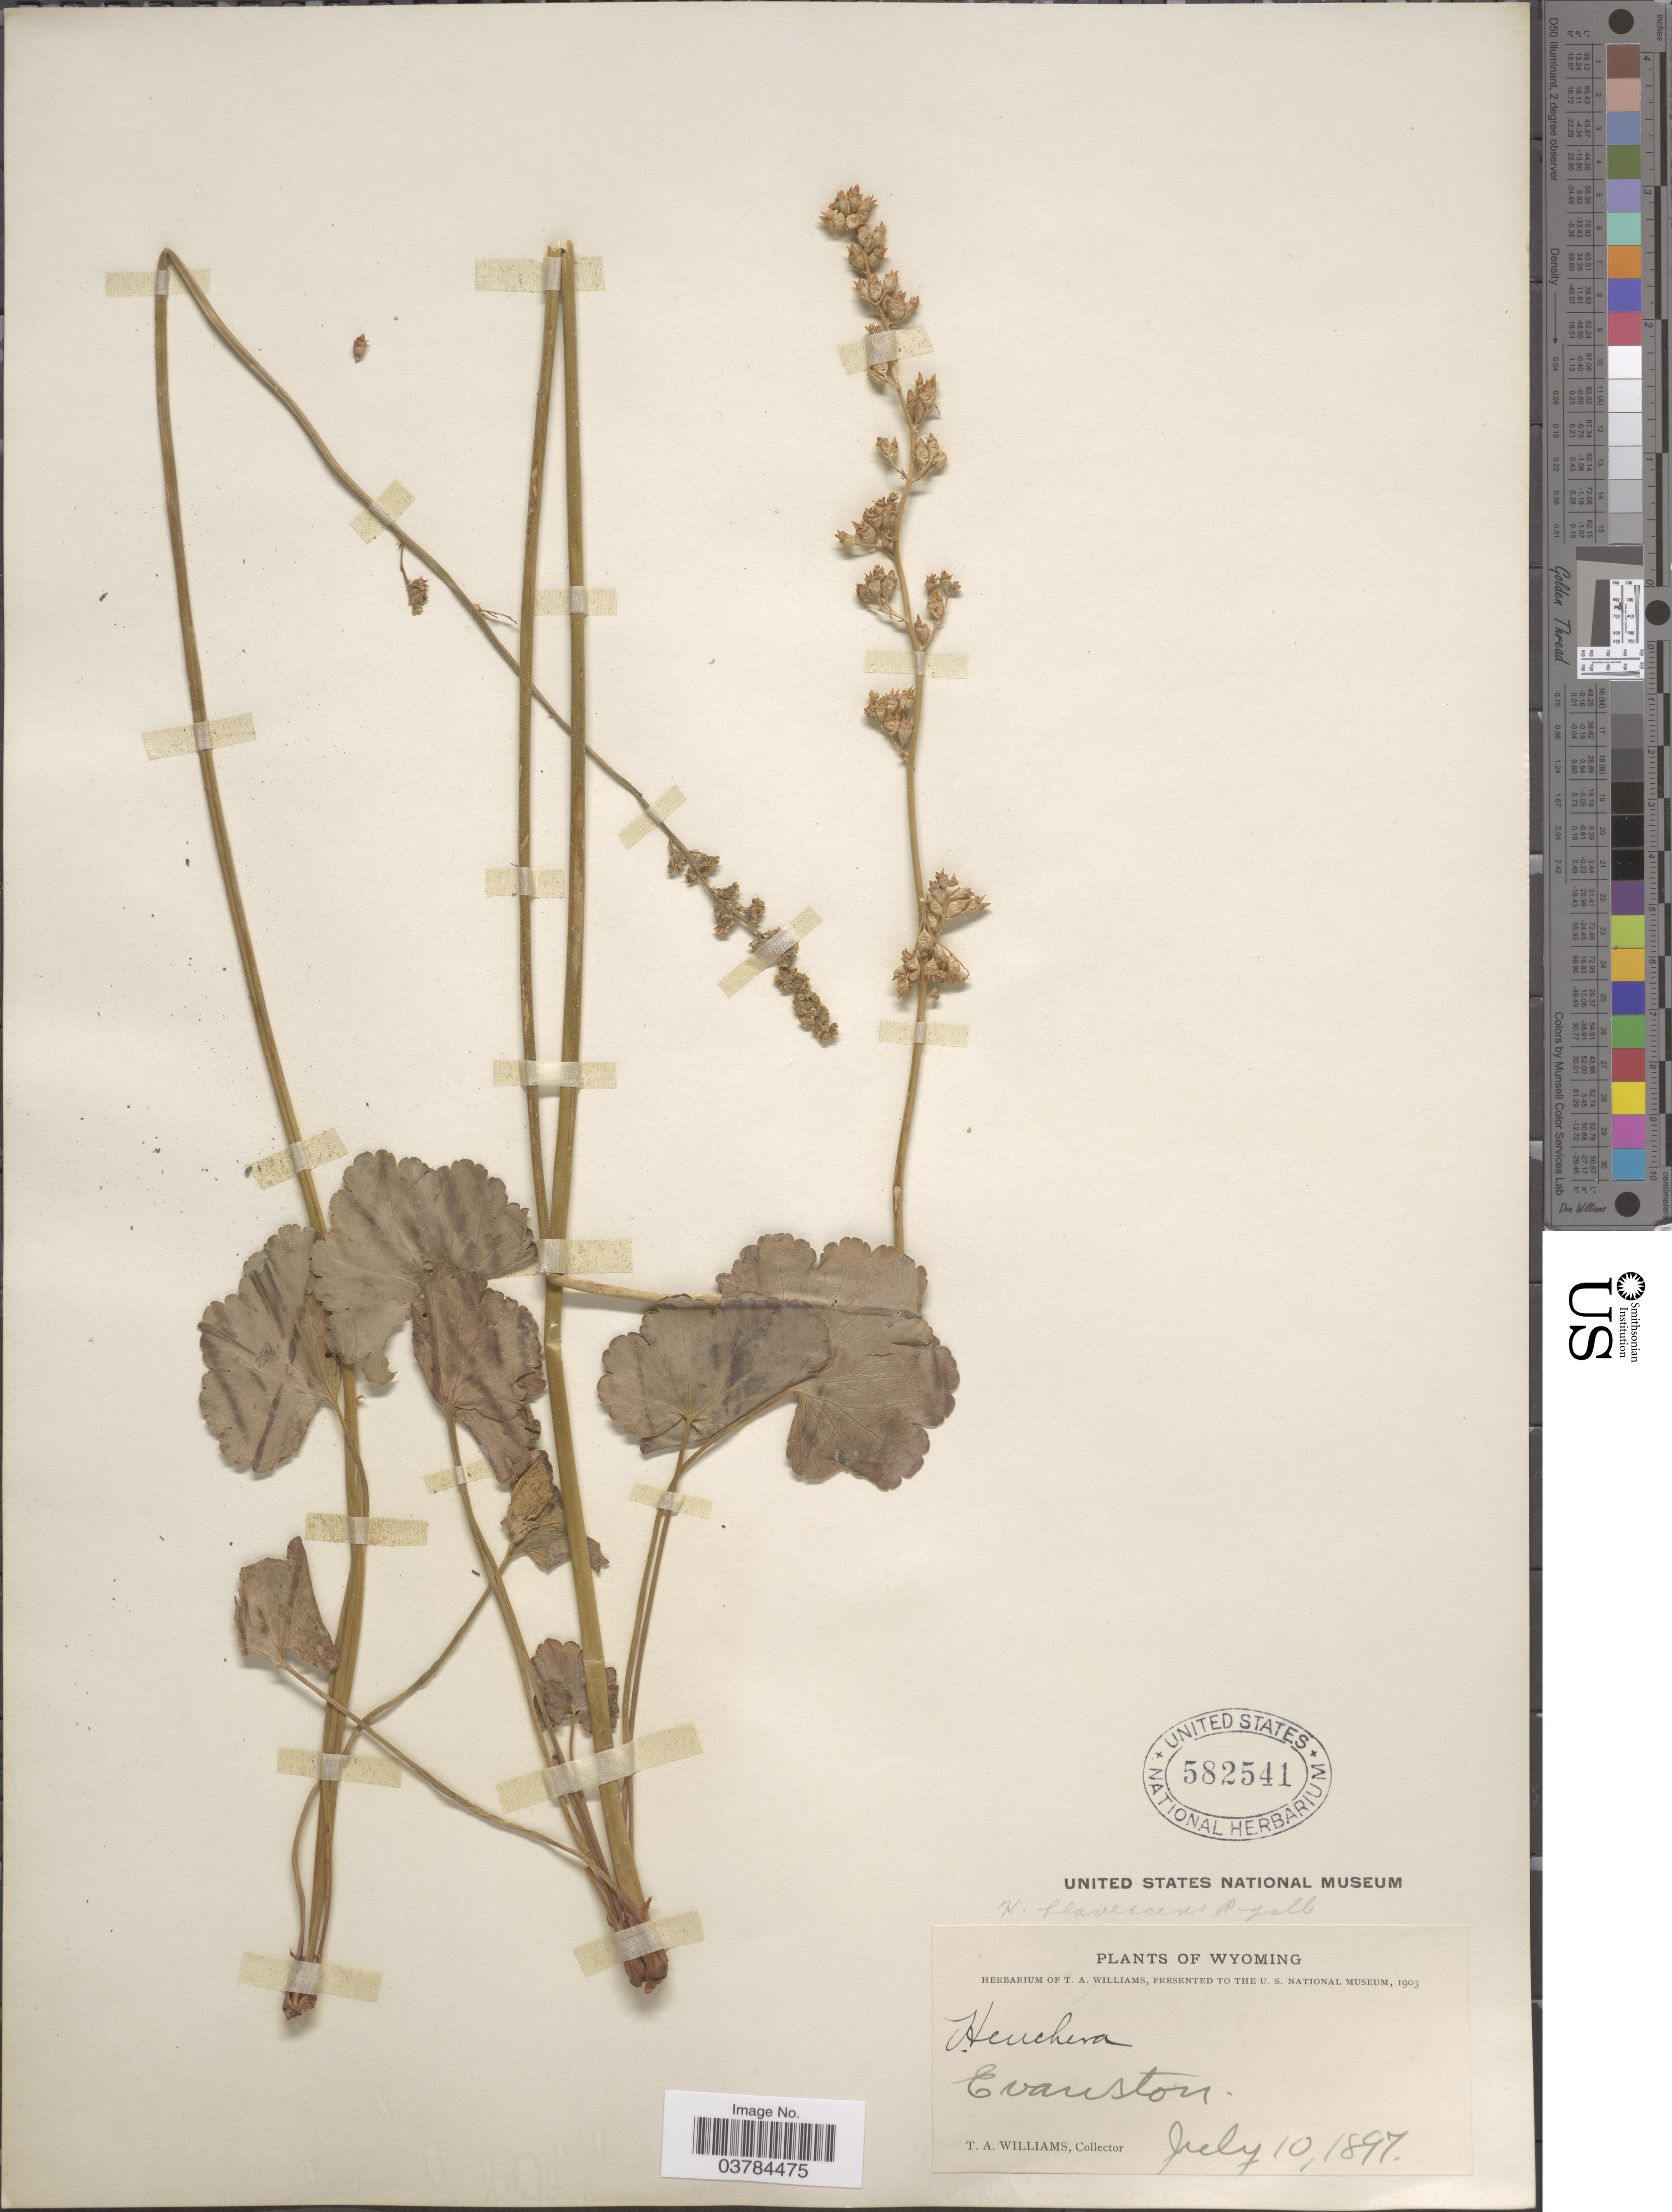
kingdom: Plantae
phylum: Tracheophyta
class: Magnoliopsida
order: Saxifragales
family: Saxifragaceae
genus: Heuchera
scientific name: Heuchera flavescens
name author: Rydb.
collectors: T. Williams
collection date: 1897-07-10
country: United States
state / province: Wyoming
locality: Evanston.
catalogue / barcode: US 582541